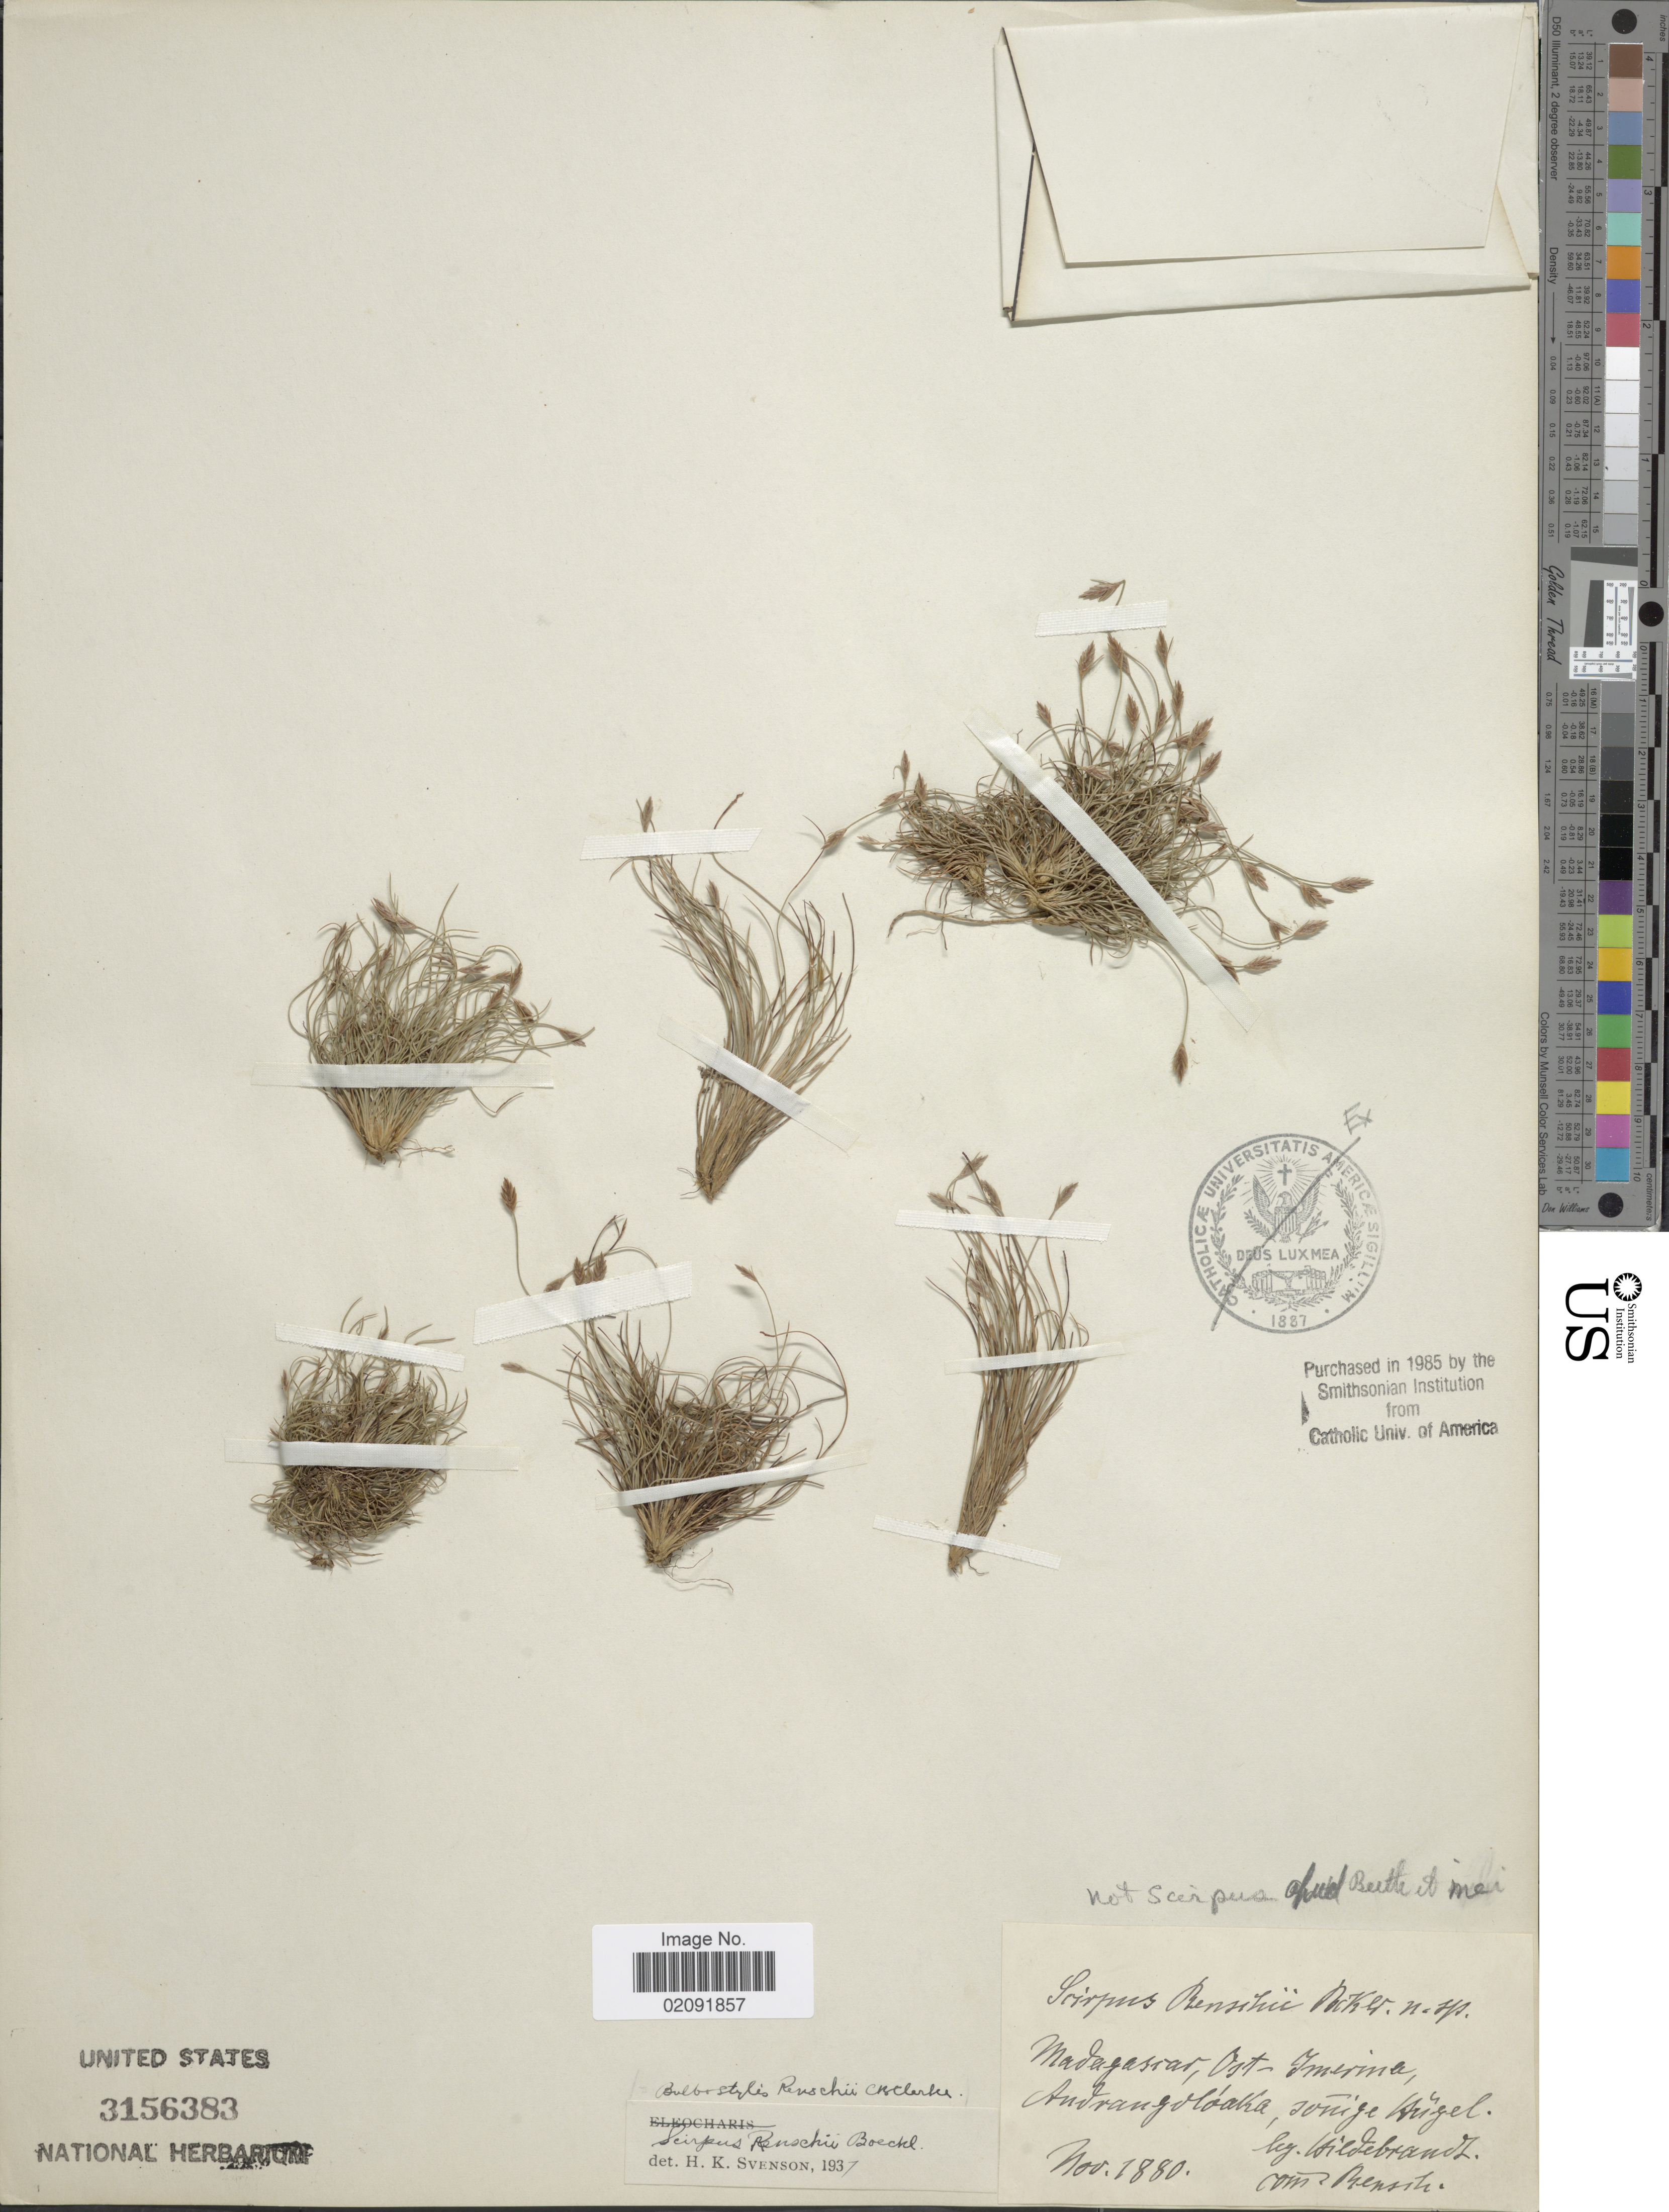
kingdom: Plantae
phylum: Tracheophyta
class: Liliopsida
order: Poales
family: Cyperaceae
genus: Bulbostylis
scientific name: Bulbostylis renschii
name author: (Boeckeler) C.B. Clarke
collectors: J. Hildebrandt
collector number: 1880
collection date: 1880-11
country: Madagascar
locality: Ost-Imerina, Andrangolaoka, sonnige Hügel.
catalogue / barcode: US 3156383